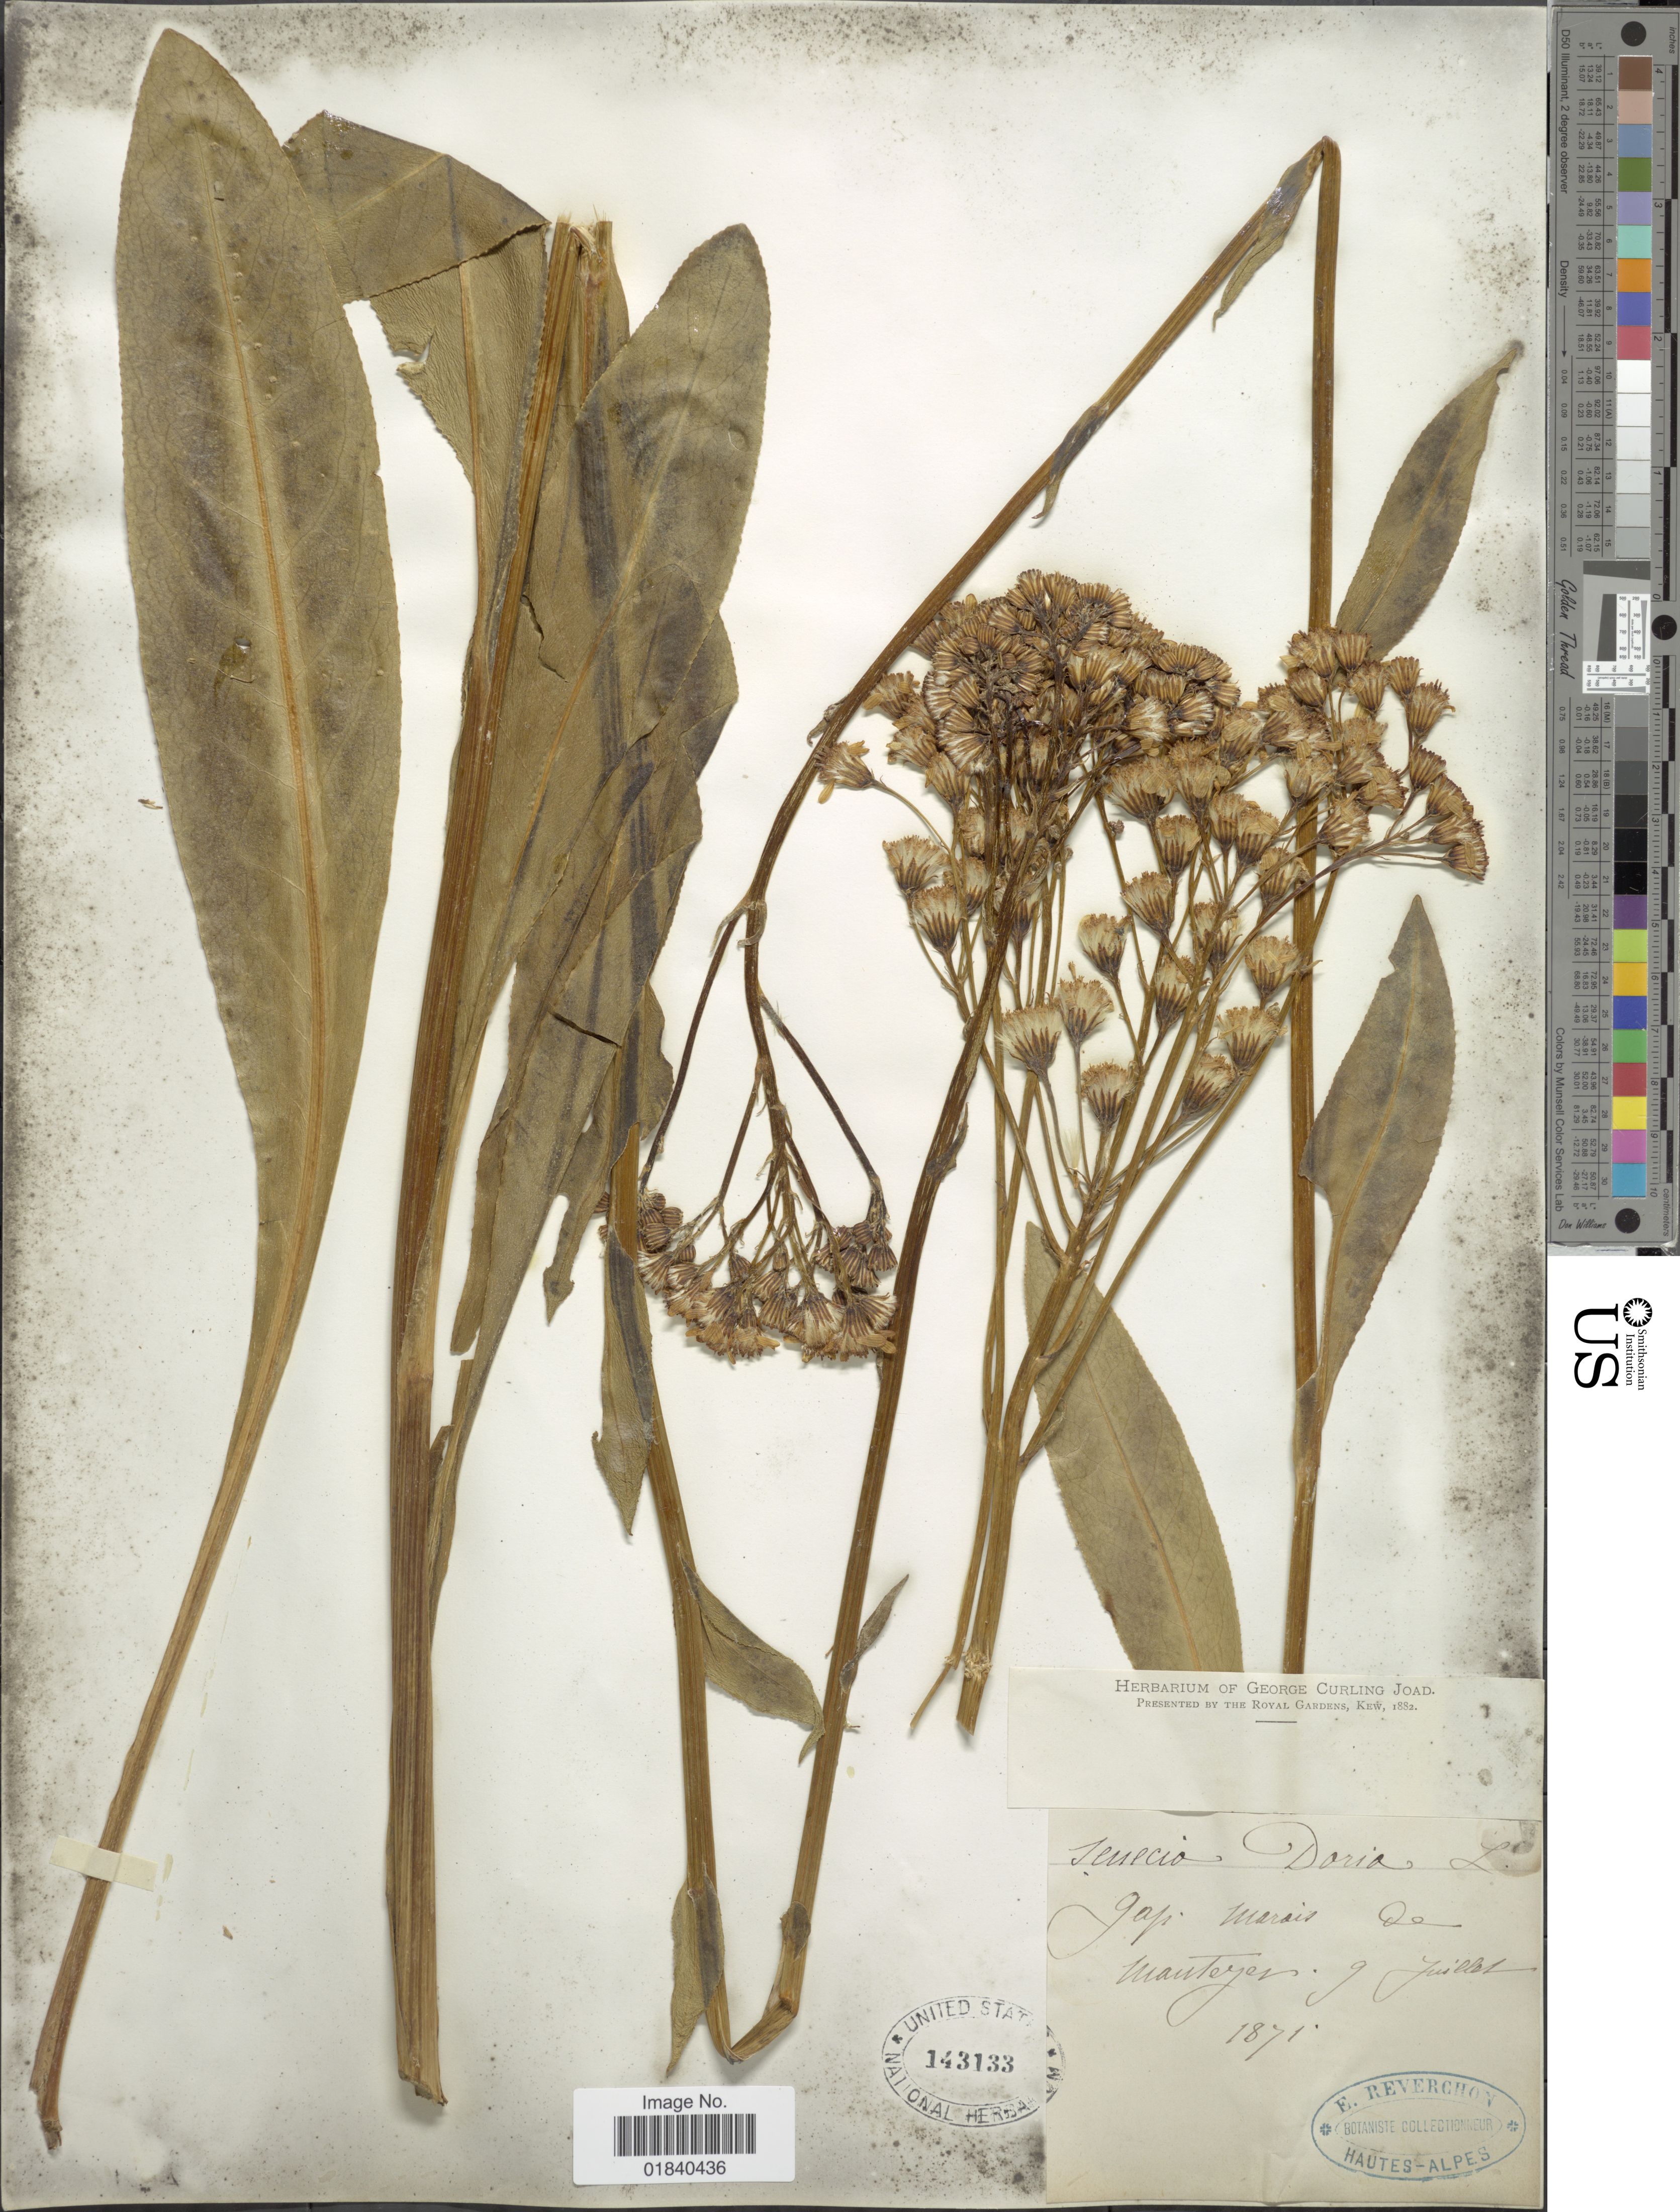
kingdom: Plantae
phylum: Tracheophyta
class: Magnoliopsida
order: Asterales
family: Asteraceae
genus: Senecio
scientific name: Senecio doria L.. nom. cons.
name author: L.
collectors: E. Reverchon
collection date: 1871-07-09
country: France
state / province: Provence-Alpes-Côte d'Azur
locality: Manteyer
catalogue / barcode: US 143133